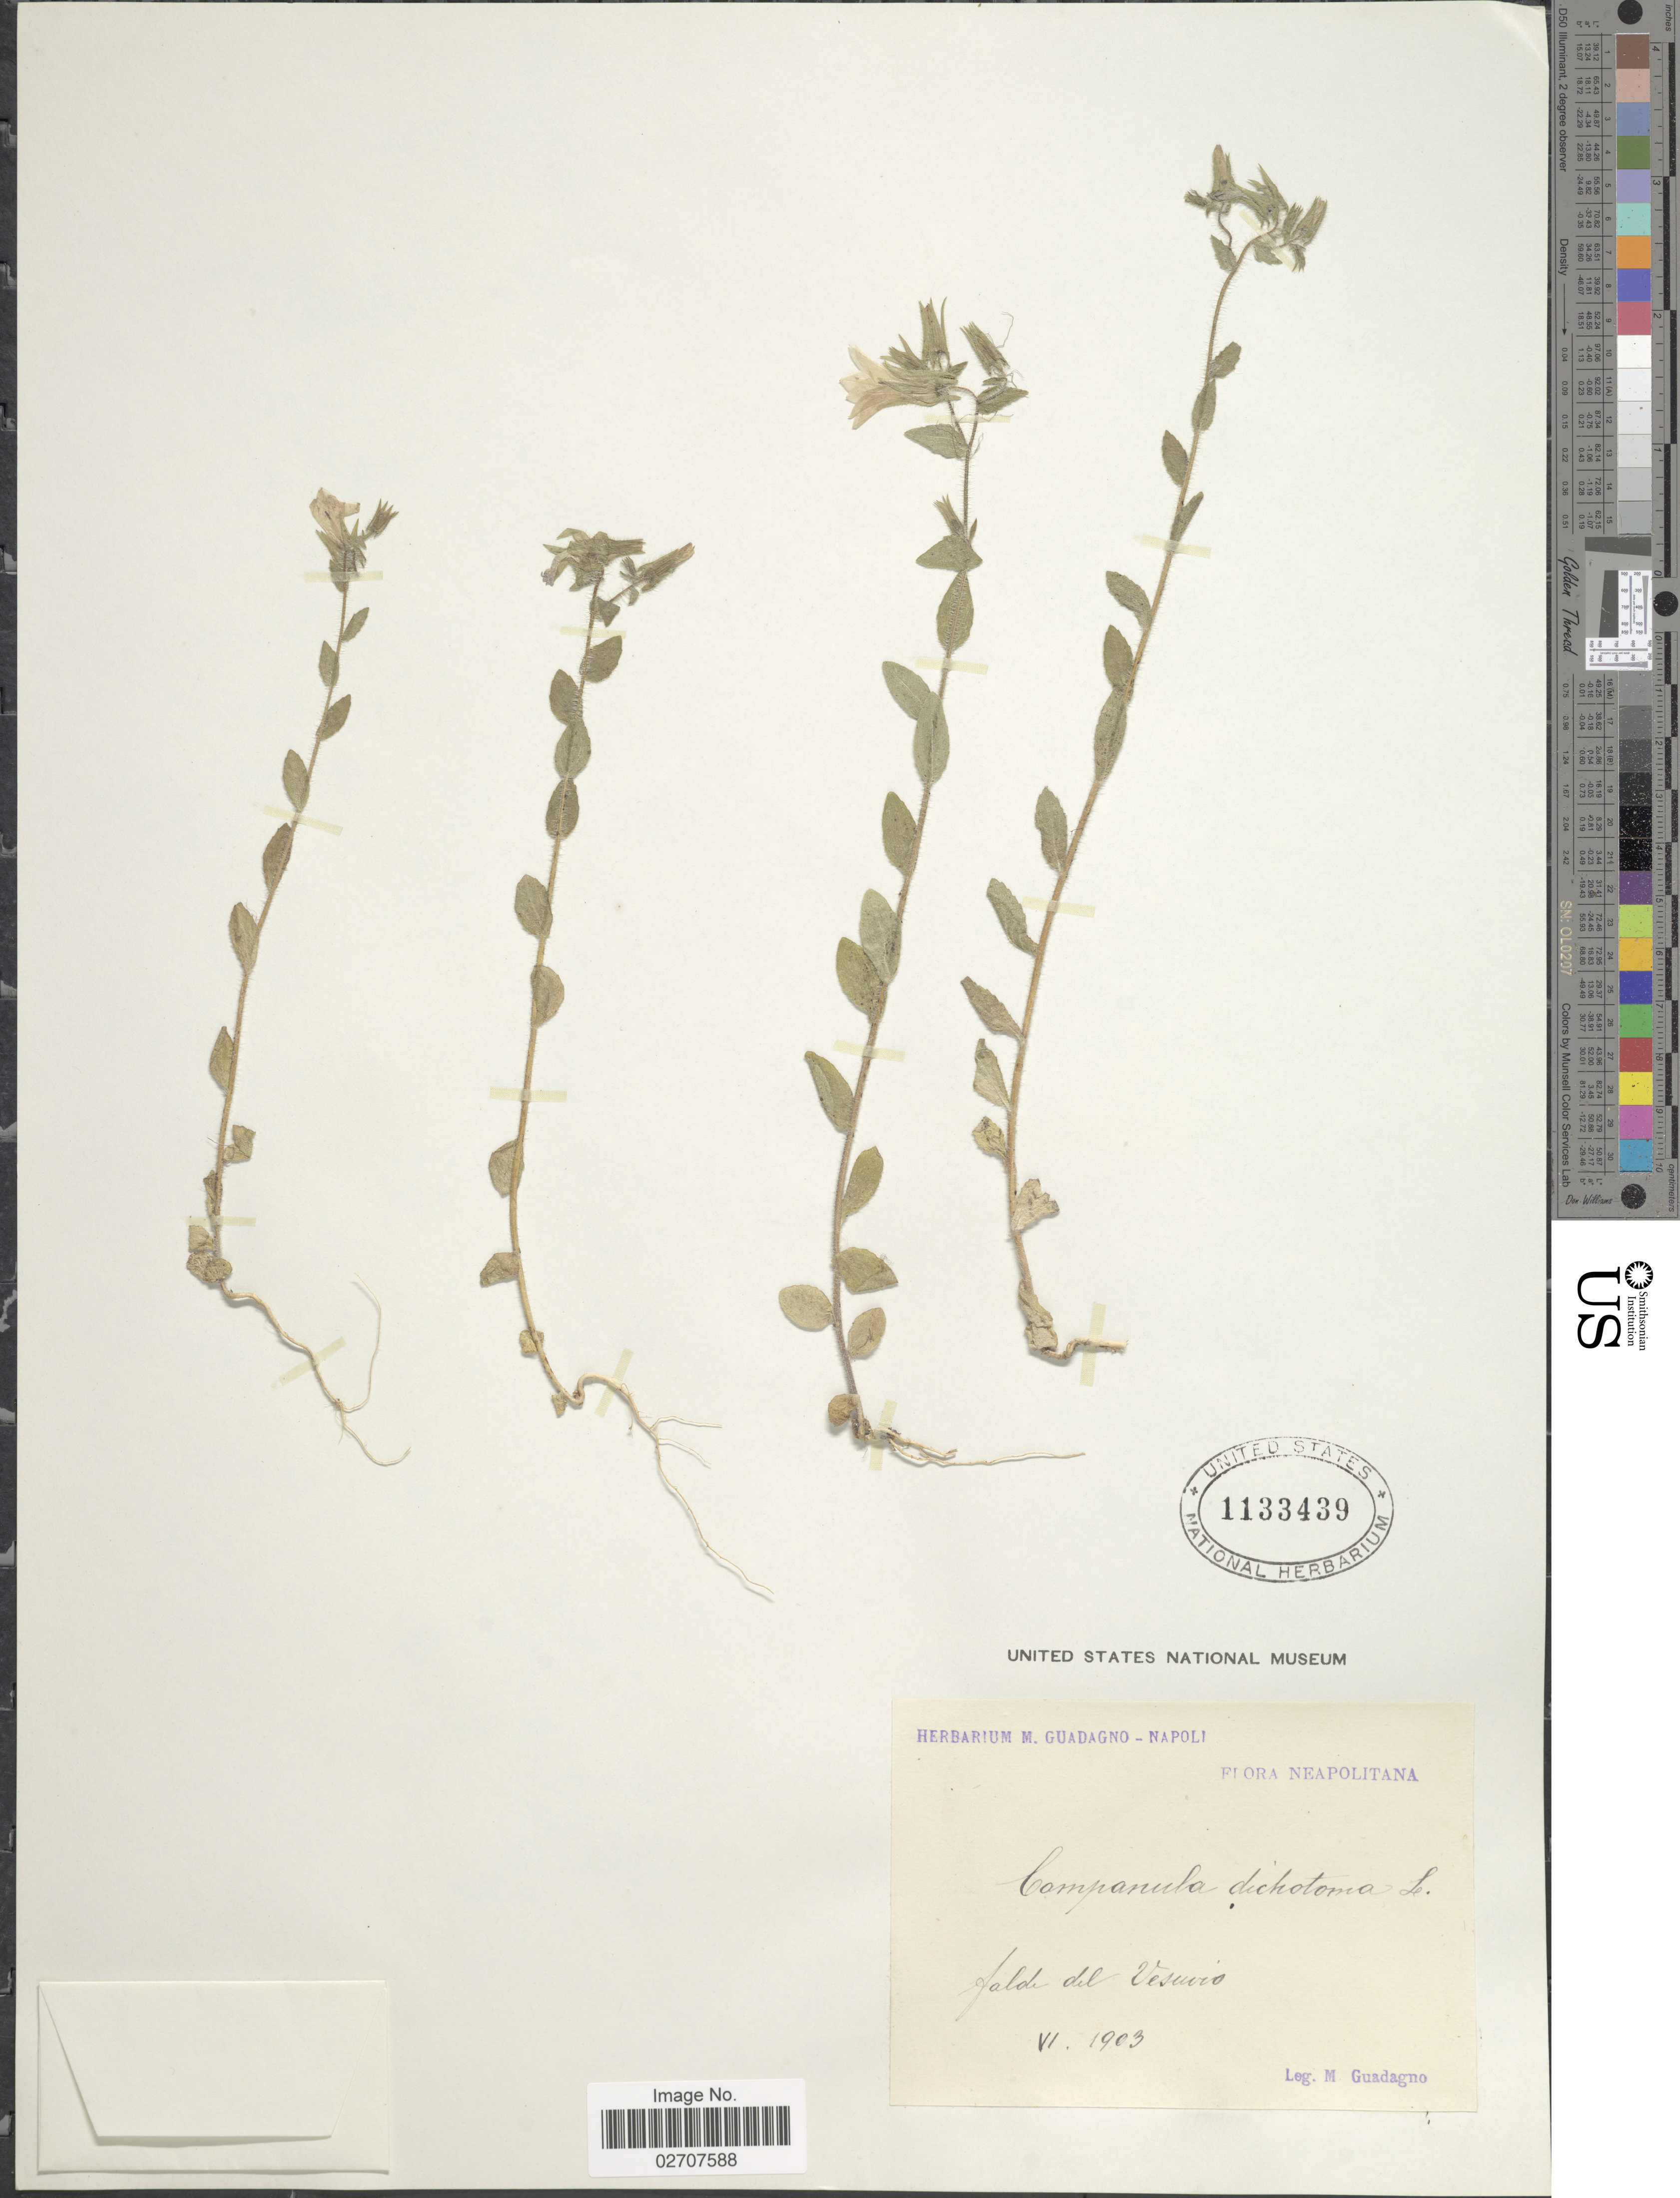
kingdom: Plantae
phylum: Tracheophyta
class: Magnoliopsida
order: Asterales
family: Campanulaceae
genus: Campanula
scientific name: Campanula dichotoma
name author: L.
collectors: M. Guadagno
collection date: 1903-06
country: Italy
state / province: Campania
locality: Neapolitana. falde del Vesuvio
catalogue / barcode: US 1133439